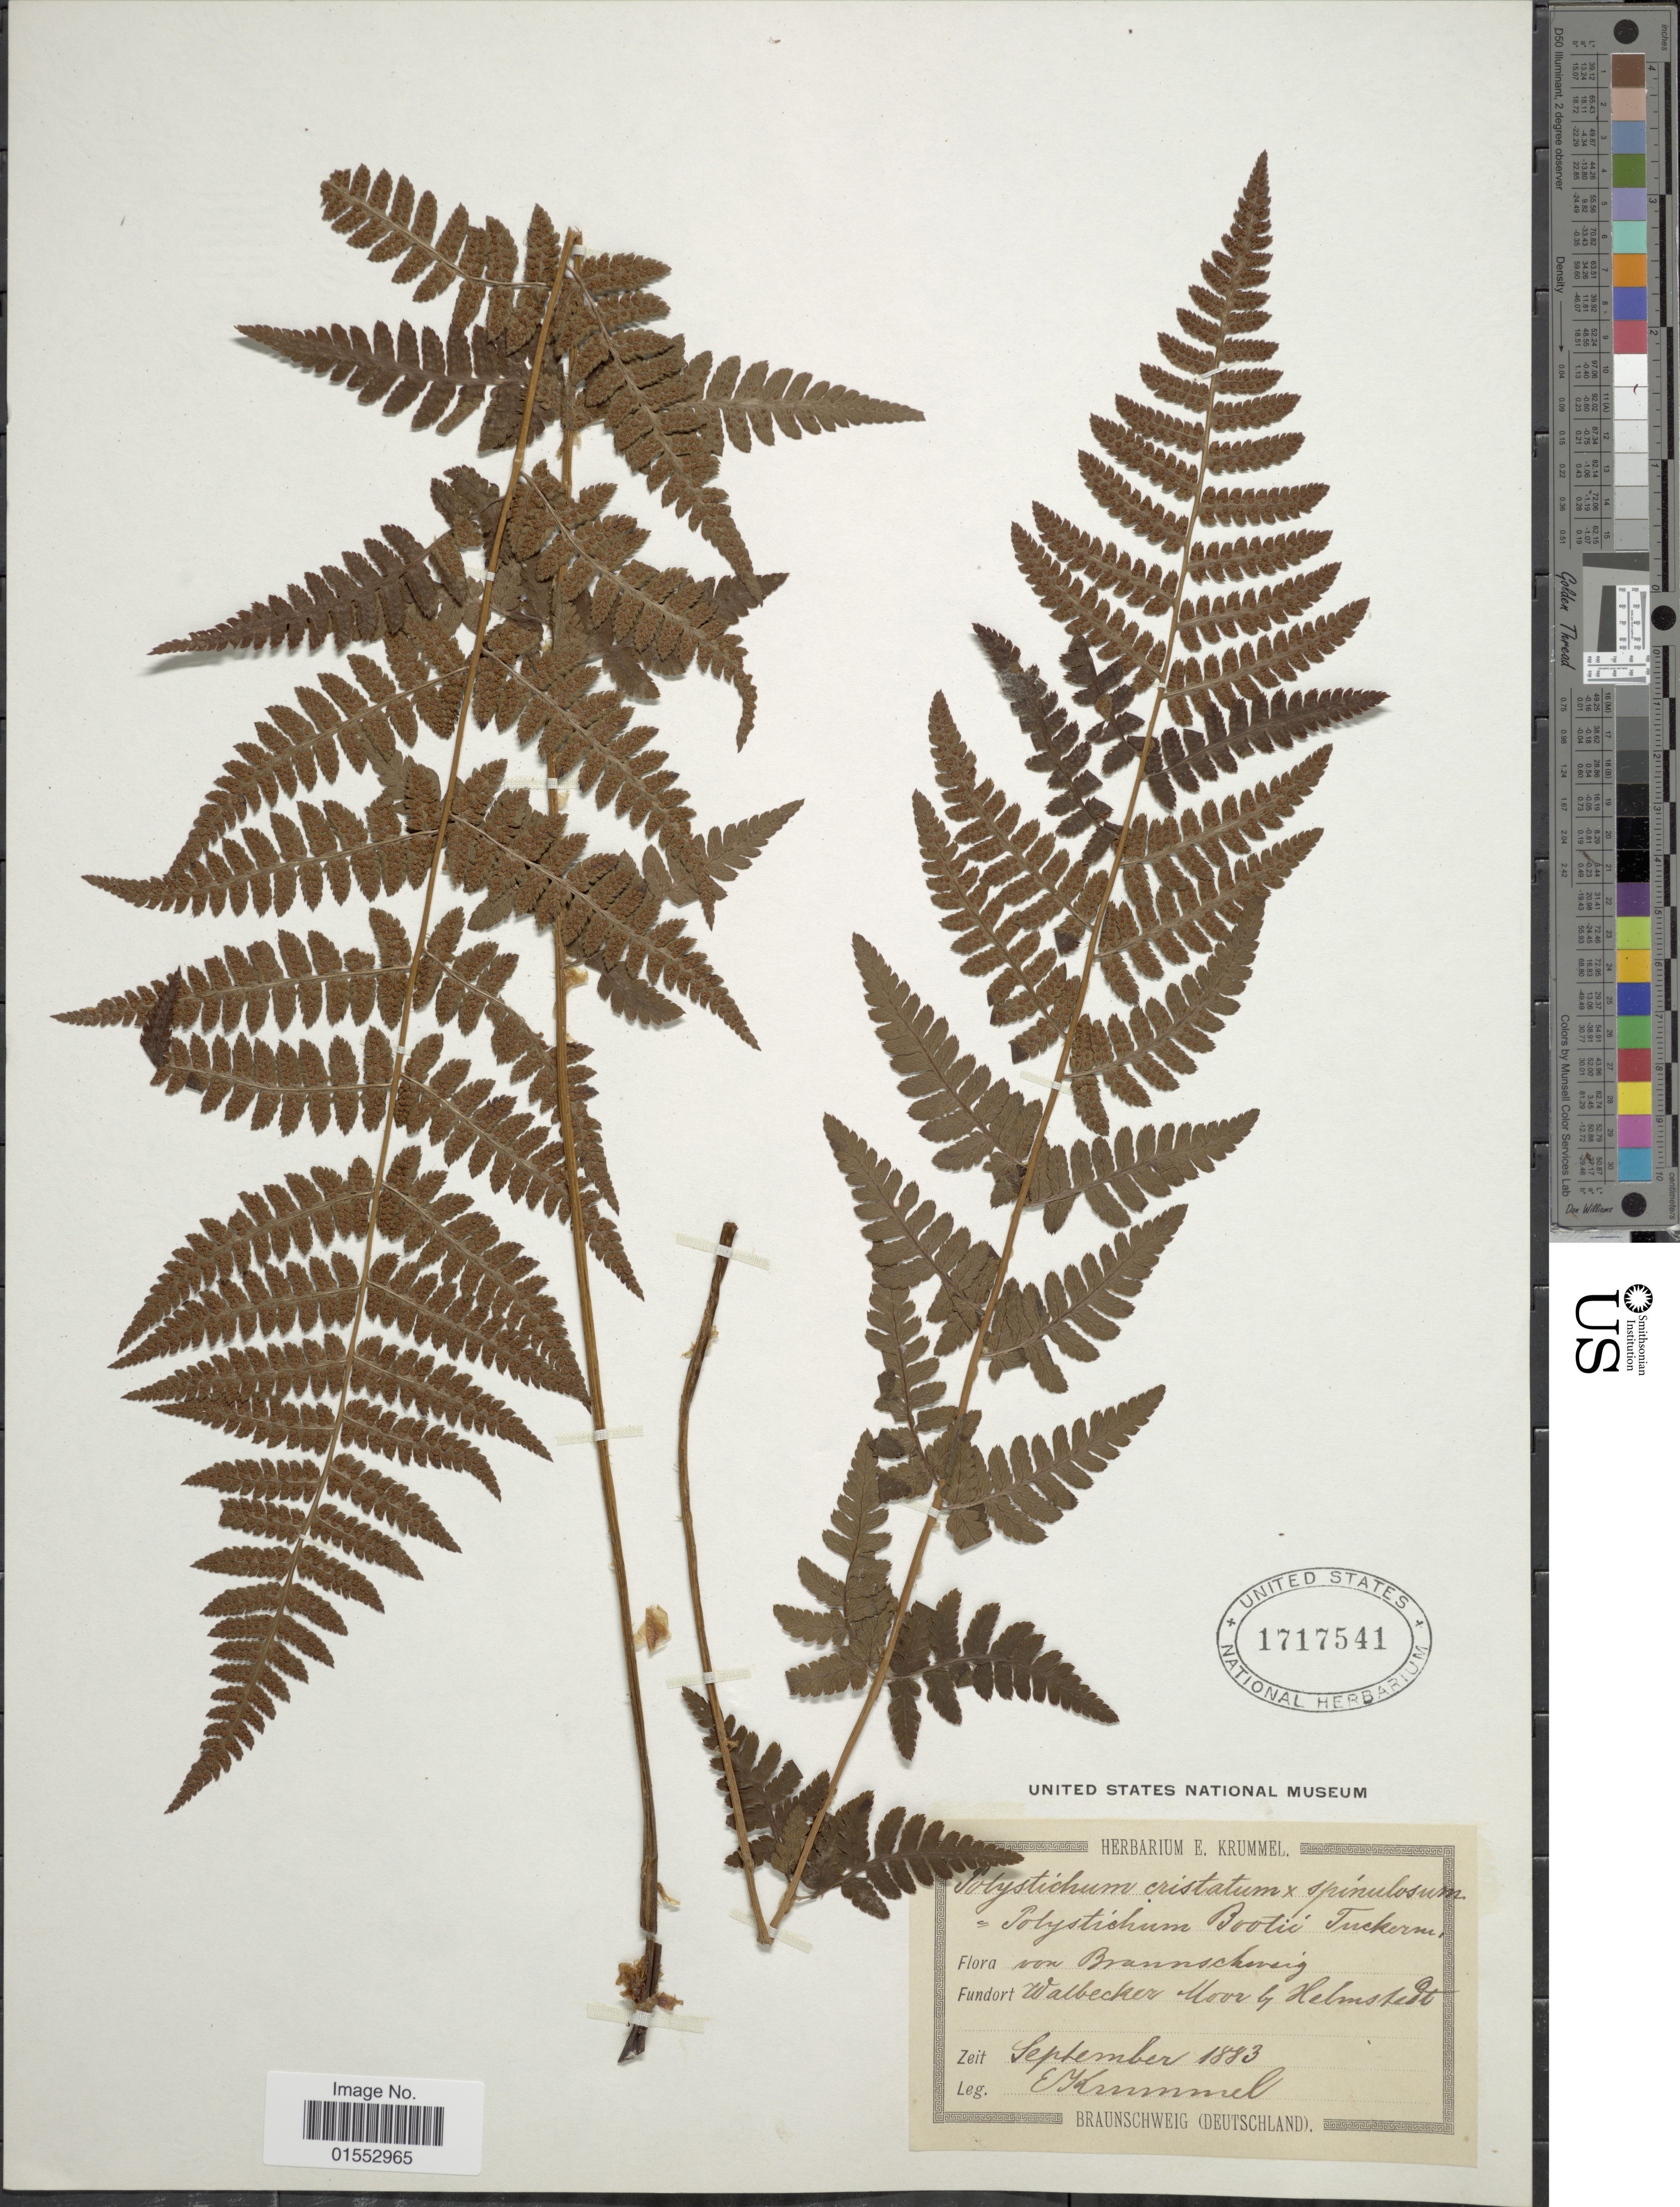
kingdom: Plantae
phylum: Tracheophyta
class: Polypodiopsida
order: Polypodiales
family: Dryopteridaceae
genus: Dryopteris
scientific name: Dryopteris x boottii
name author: Underw.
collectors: E. Krummel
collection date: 1883-09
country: Germany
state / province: Niedersachsen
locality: Von Brannscherig. Walbecker Movr by Helmstedt [interpreted]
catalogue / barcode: US 1717541